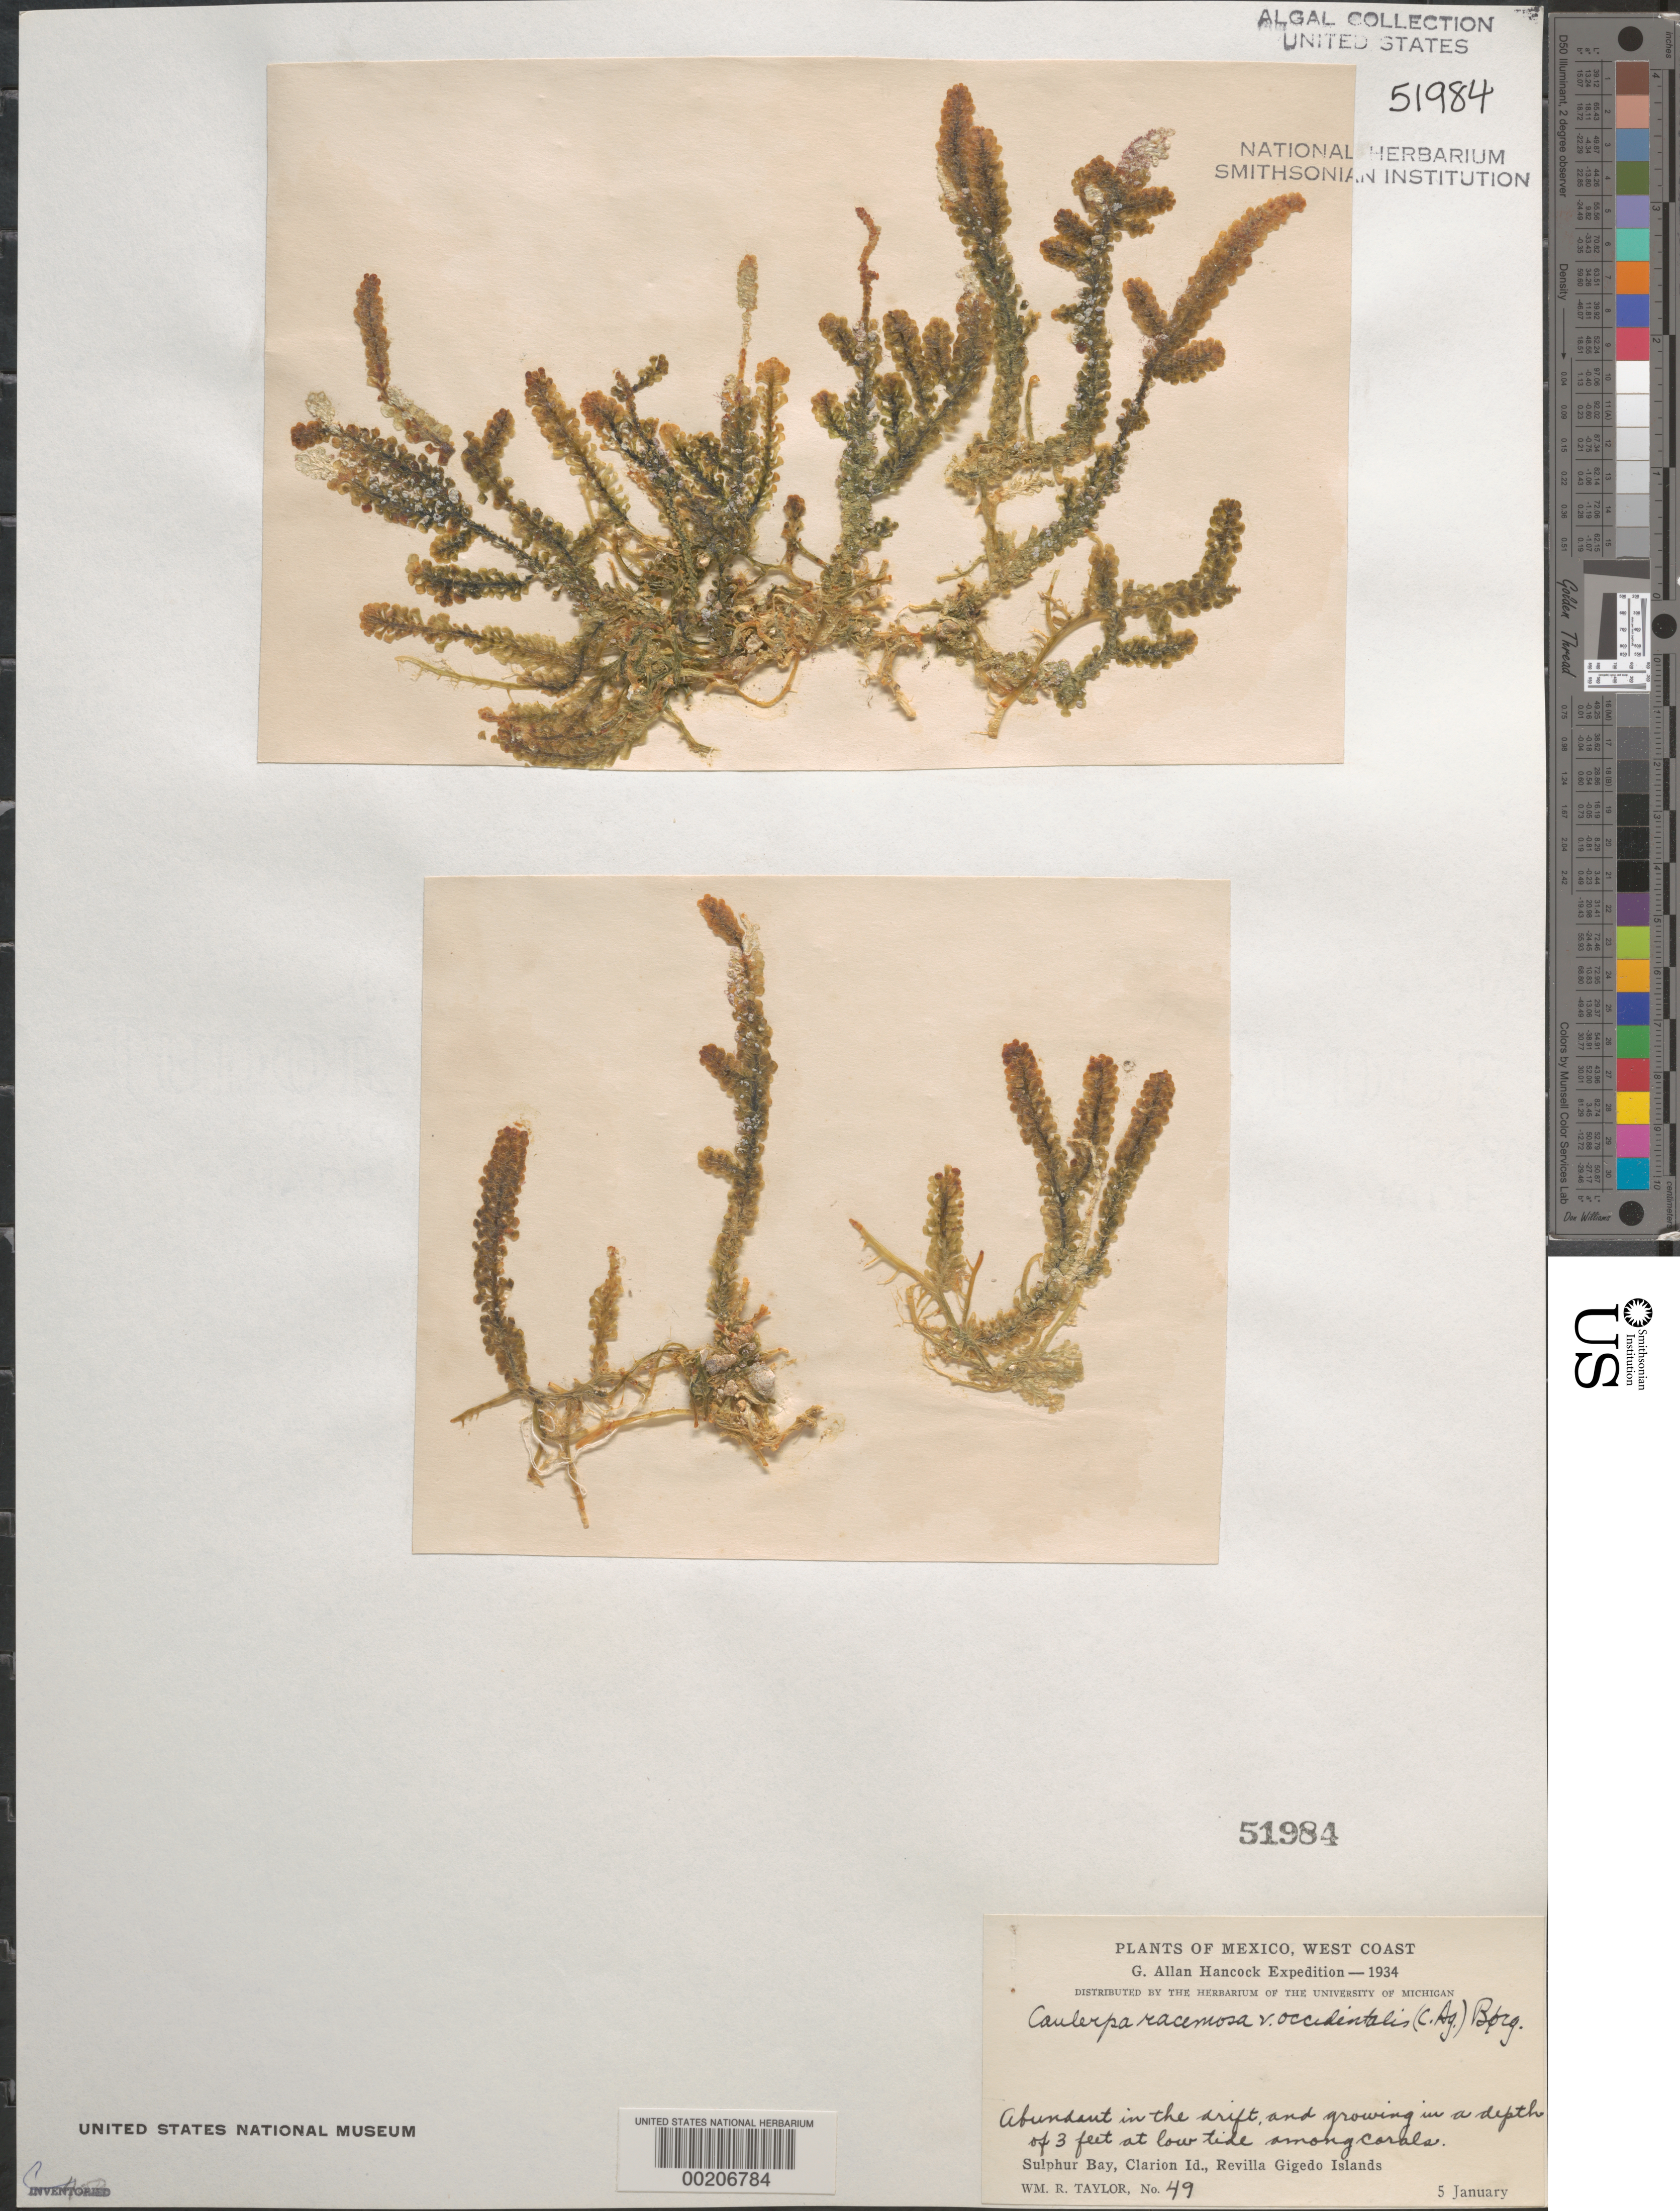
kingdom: Plantae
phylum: Chlorophyta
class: Ulvophyceae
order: Bryopsidales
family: Caulerpaceae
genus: Caulerpa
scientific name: Caulerpa racemosa var. occidentalis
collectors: W. R. Taylor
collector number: WRT 34-49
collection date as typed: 05 Jan 1934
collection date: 1934-01-05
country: Mexico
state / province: Colima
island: Isla Clarion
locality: Sulphur Bay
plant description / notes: G. Allan Hancock Expedition, 1934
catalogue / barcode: US 51984